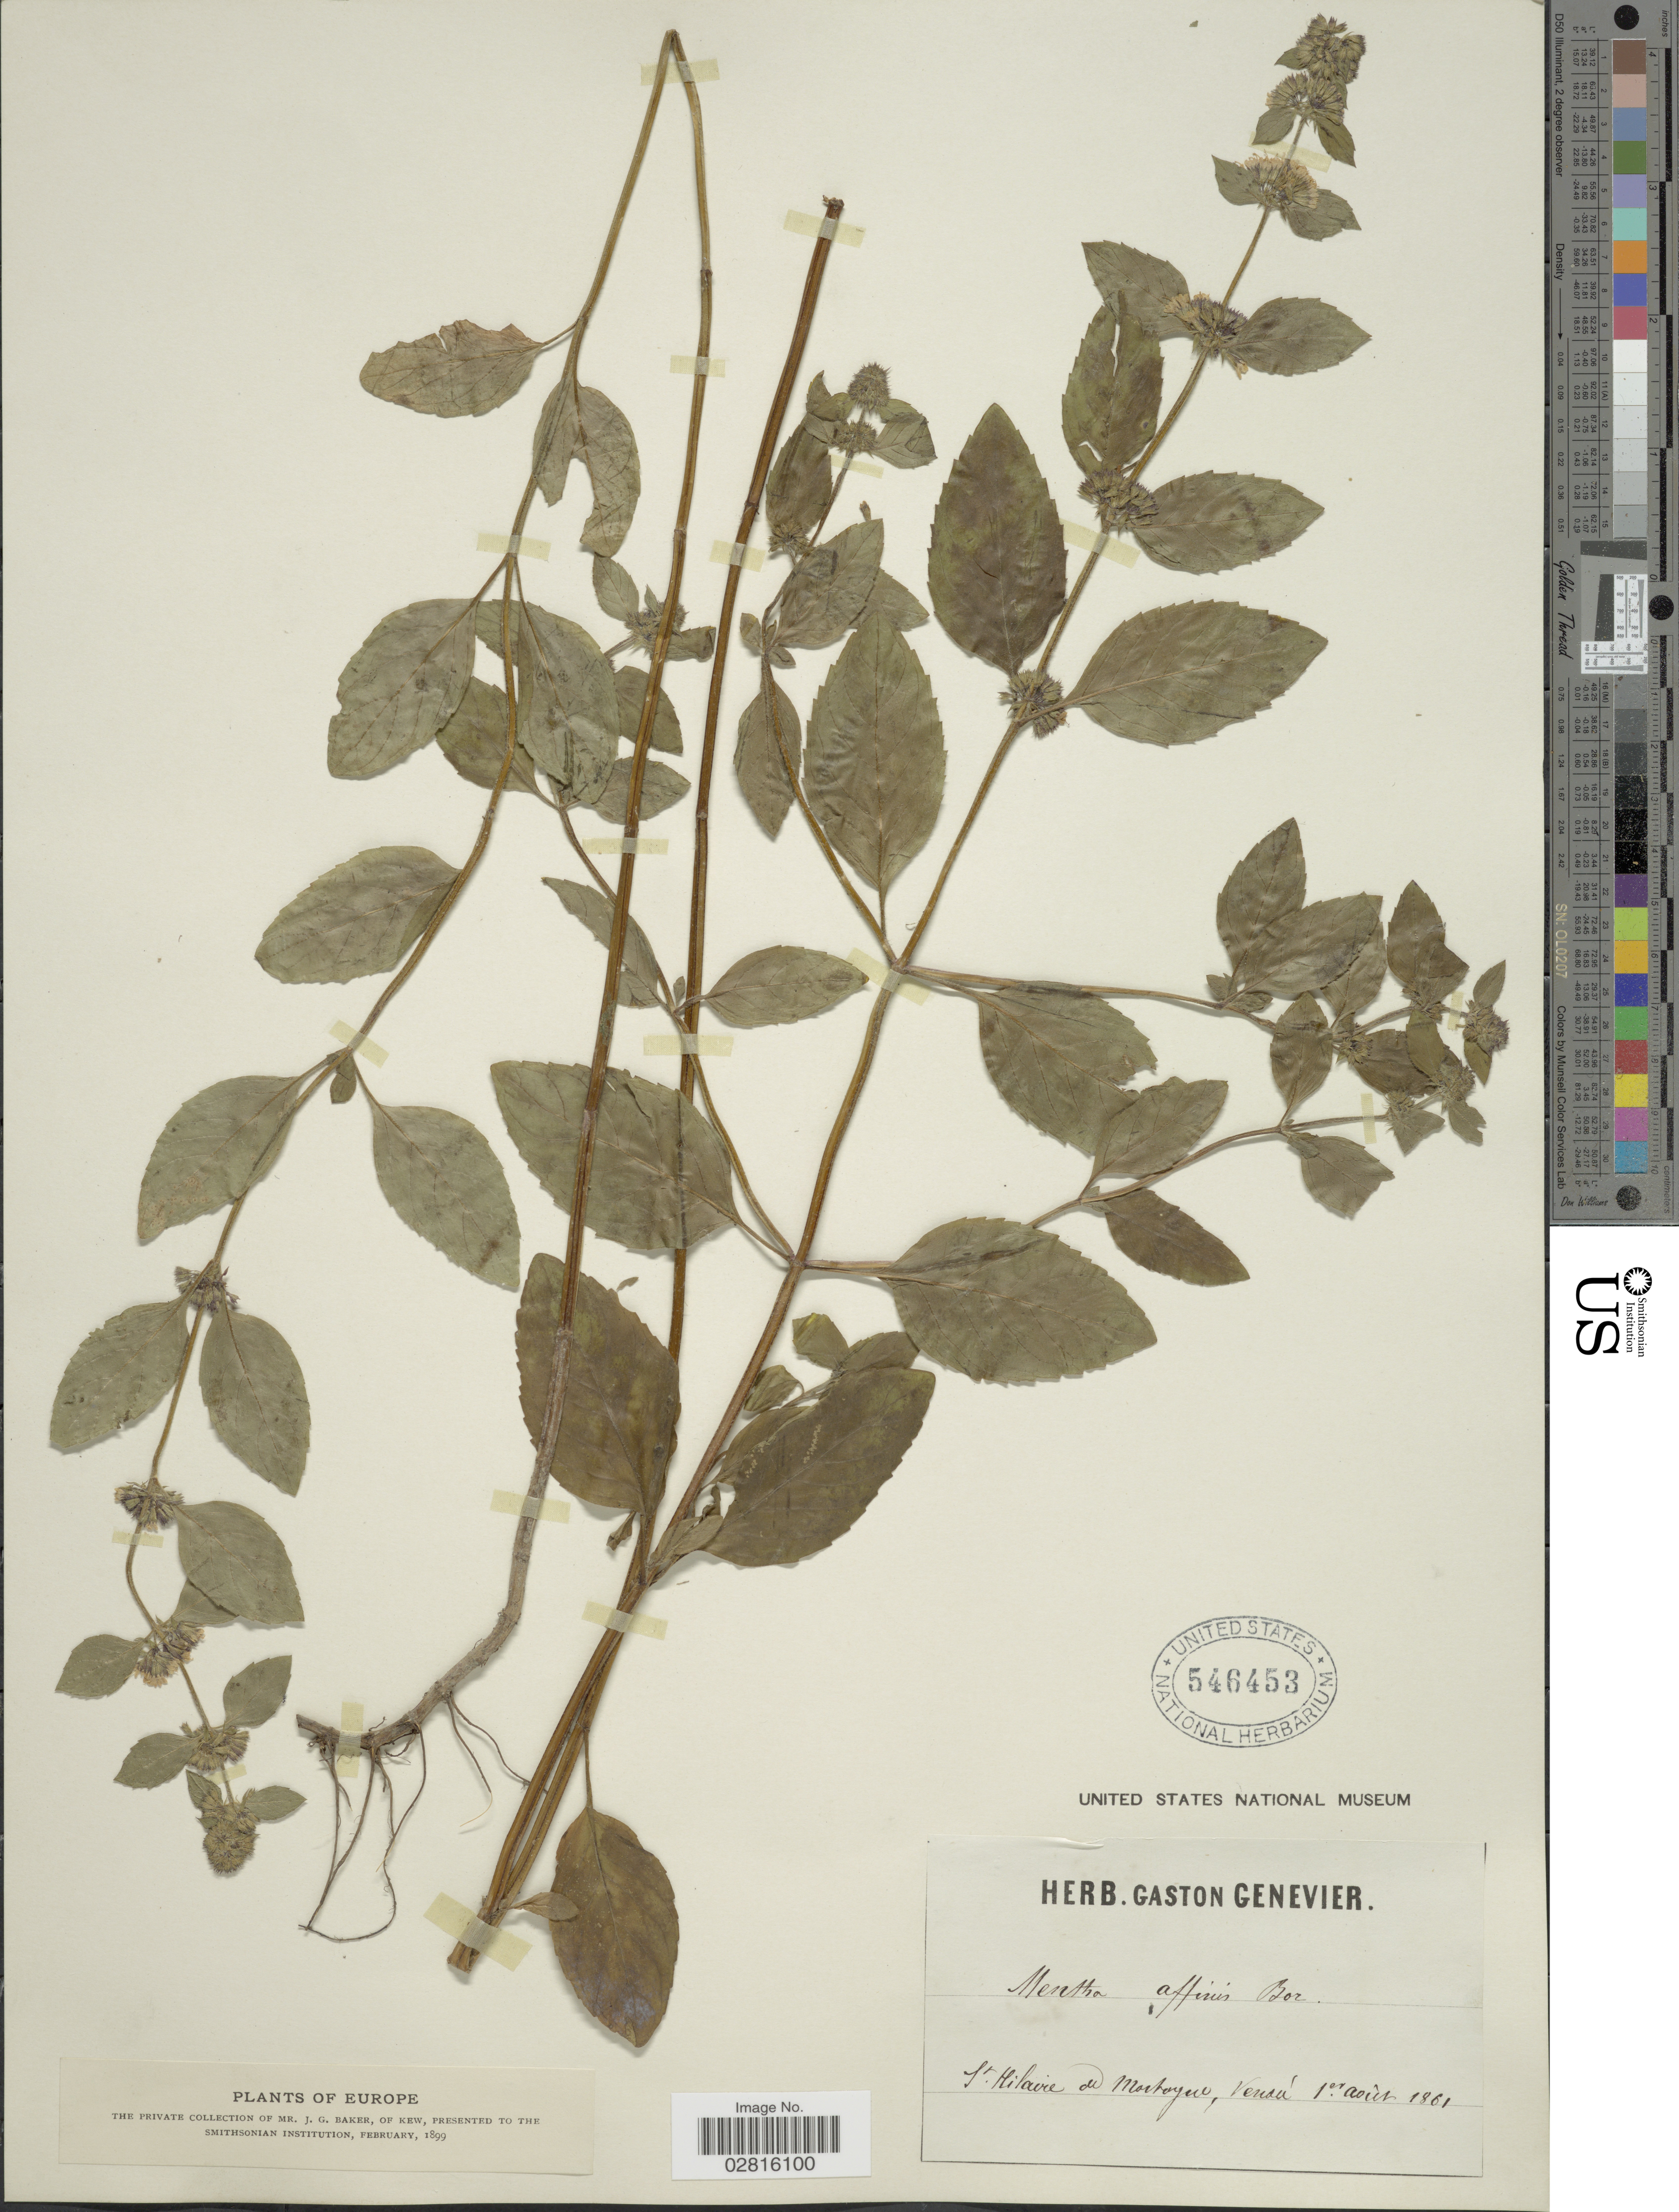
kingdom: Plantae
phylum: Tracheophyta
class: Magnoliopsida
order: Lamiales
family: Lamiaceae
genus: Mentha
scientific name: Mentha aquatica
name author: L.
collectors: ex herb. G. Genevier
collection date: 1861-08-01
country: France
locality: St. Hilaire de Mortagne, Vendée.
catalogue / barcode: US 546453